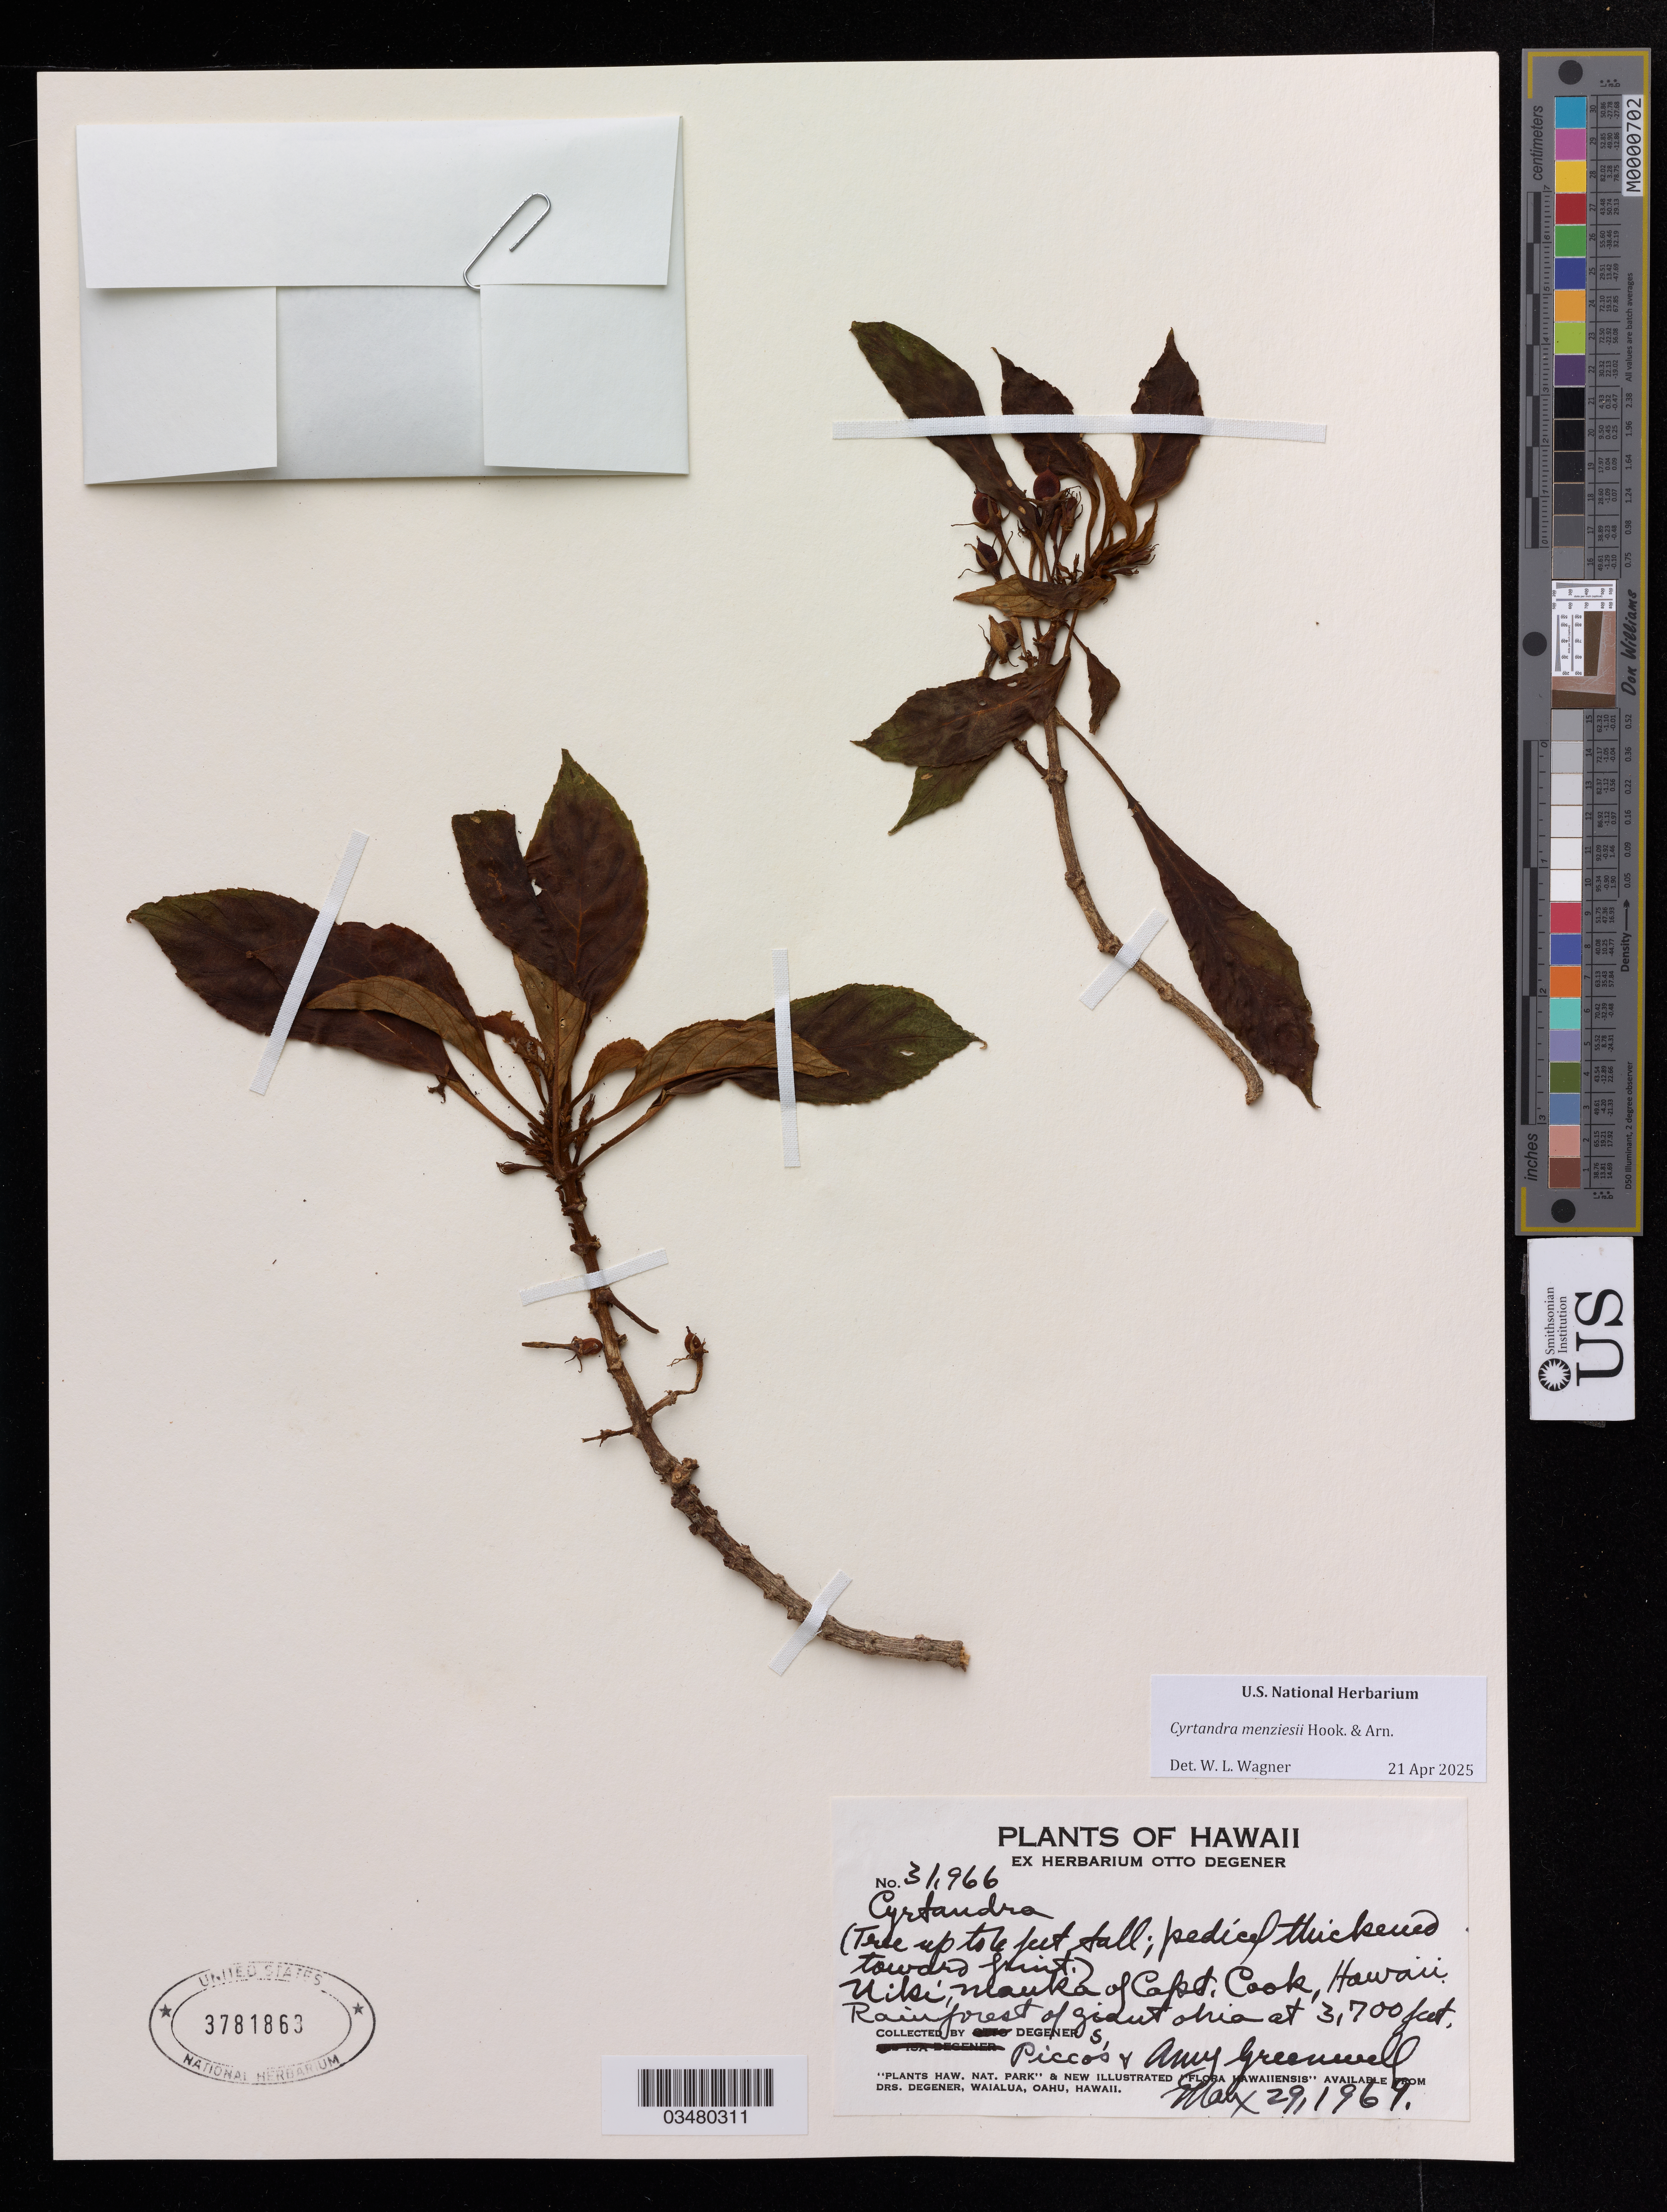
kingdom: Plantae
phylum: Tracheophyta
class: Magnoliopsida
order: Lamiales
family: Gesneriaceae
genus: Cyrtandra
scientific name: Cyrtandra menziesii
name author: Hook. & Arn.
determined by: Wagner, W. L., (BOT), Smithsonian Institution - National Museum of Natural History (UNITED STATES)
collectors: O. Degener, I. Degener, A. B. Greenwell & T. Picco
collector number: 31966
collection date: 1969-05-29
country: United States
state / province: Hawaii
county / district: Hawaii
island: Hawaii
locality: Uiki, Mauka of Capt. Cook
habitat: Rainforest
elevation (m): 1128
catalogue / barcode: US 3781863